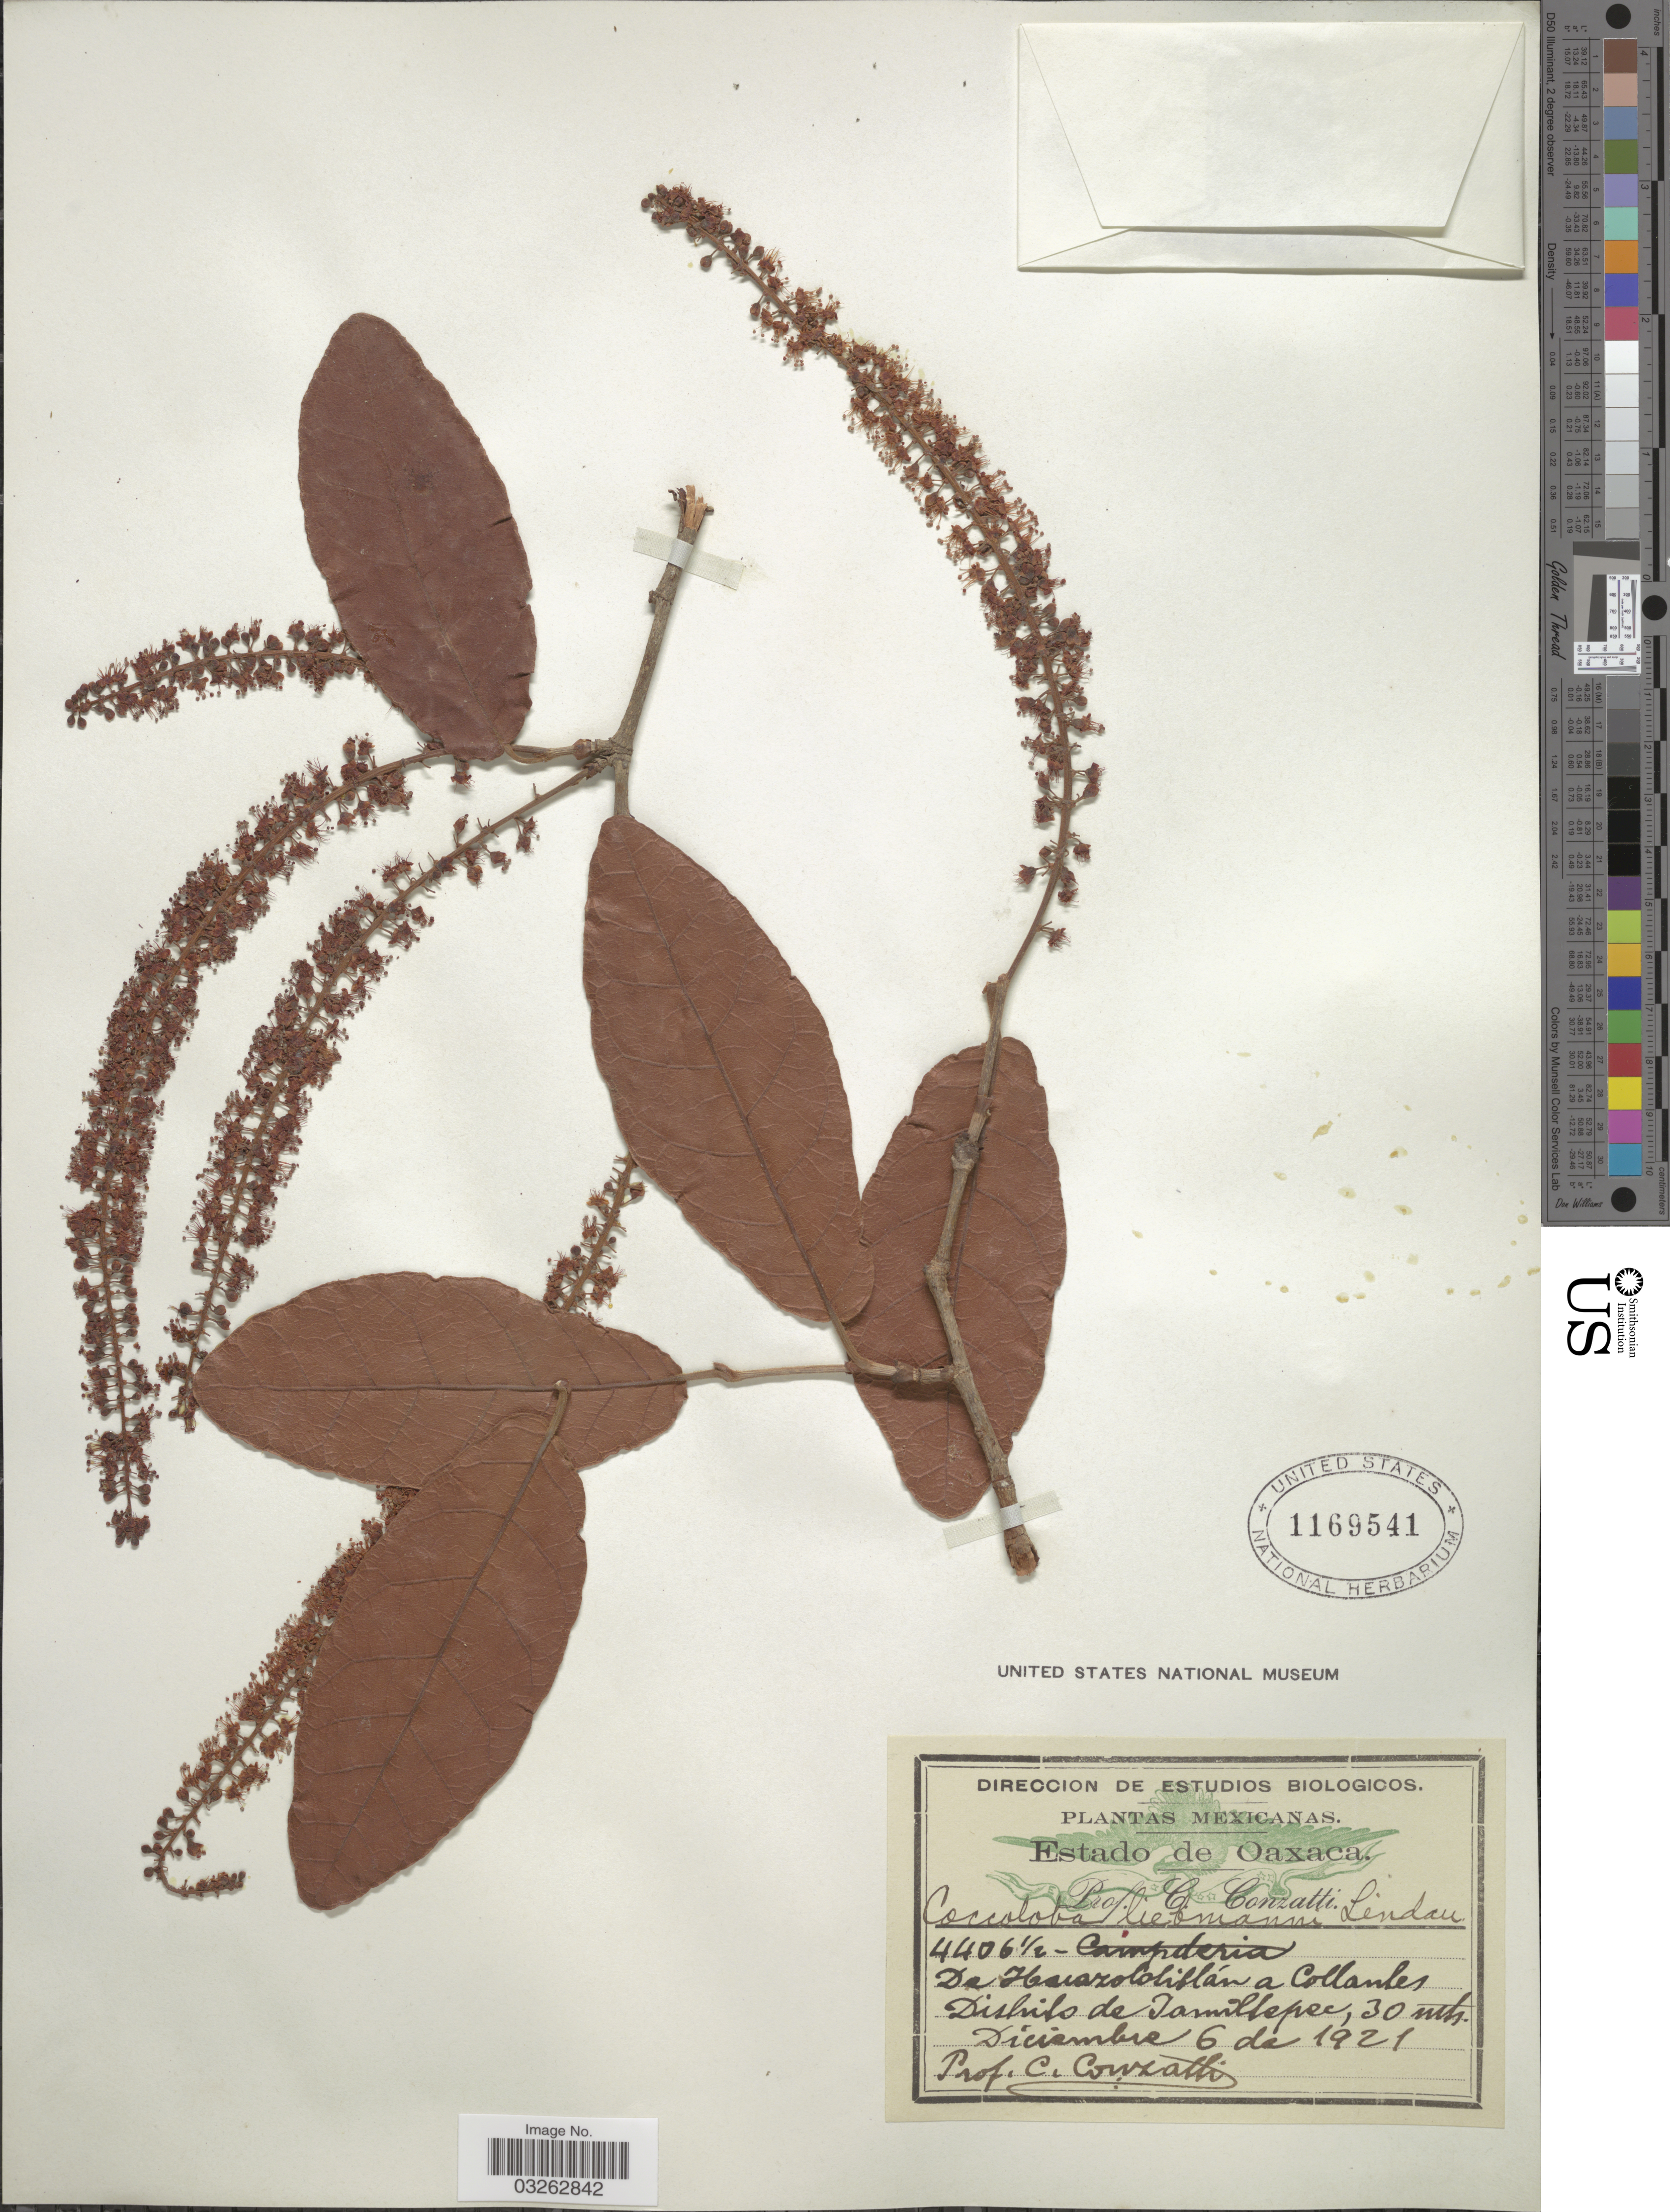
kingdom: Plantae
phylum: Tracheophyta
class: Magnoliopsida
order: Caryophyllales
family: Polygonaceae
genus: Coccoloba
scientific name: Coccoloba liebmannii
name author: Lindau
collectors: C. Conzatti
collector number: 4406½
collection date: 1921-12-06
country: Mexico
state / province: Oaxaca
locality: De Huazololitlán a Collantes. Distrito de Jamiltepec.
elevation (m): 30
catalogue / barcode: US 1169541